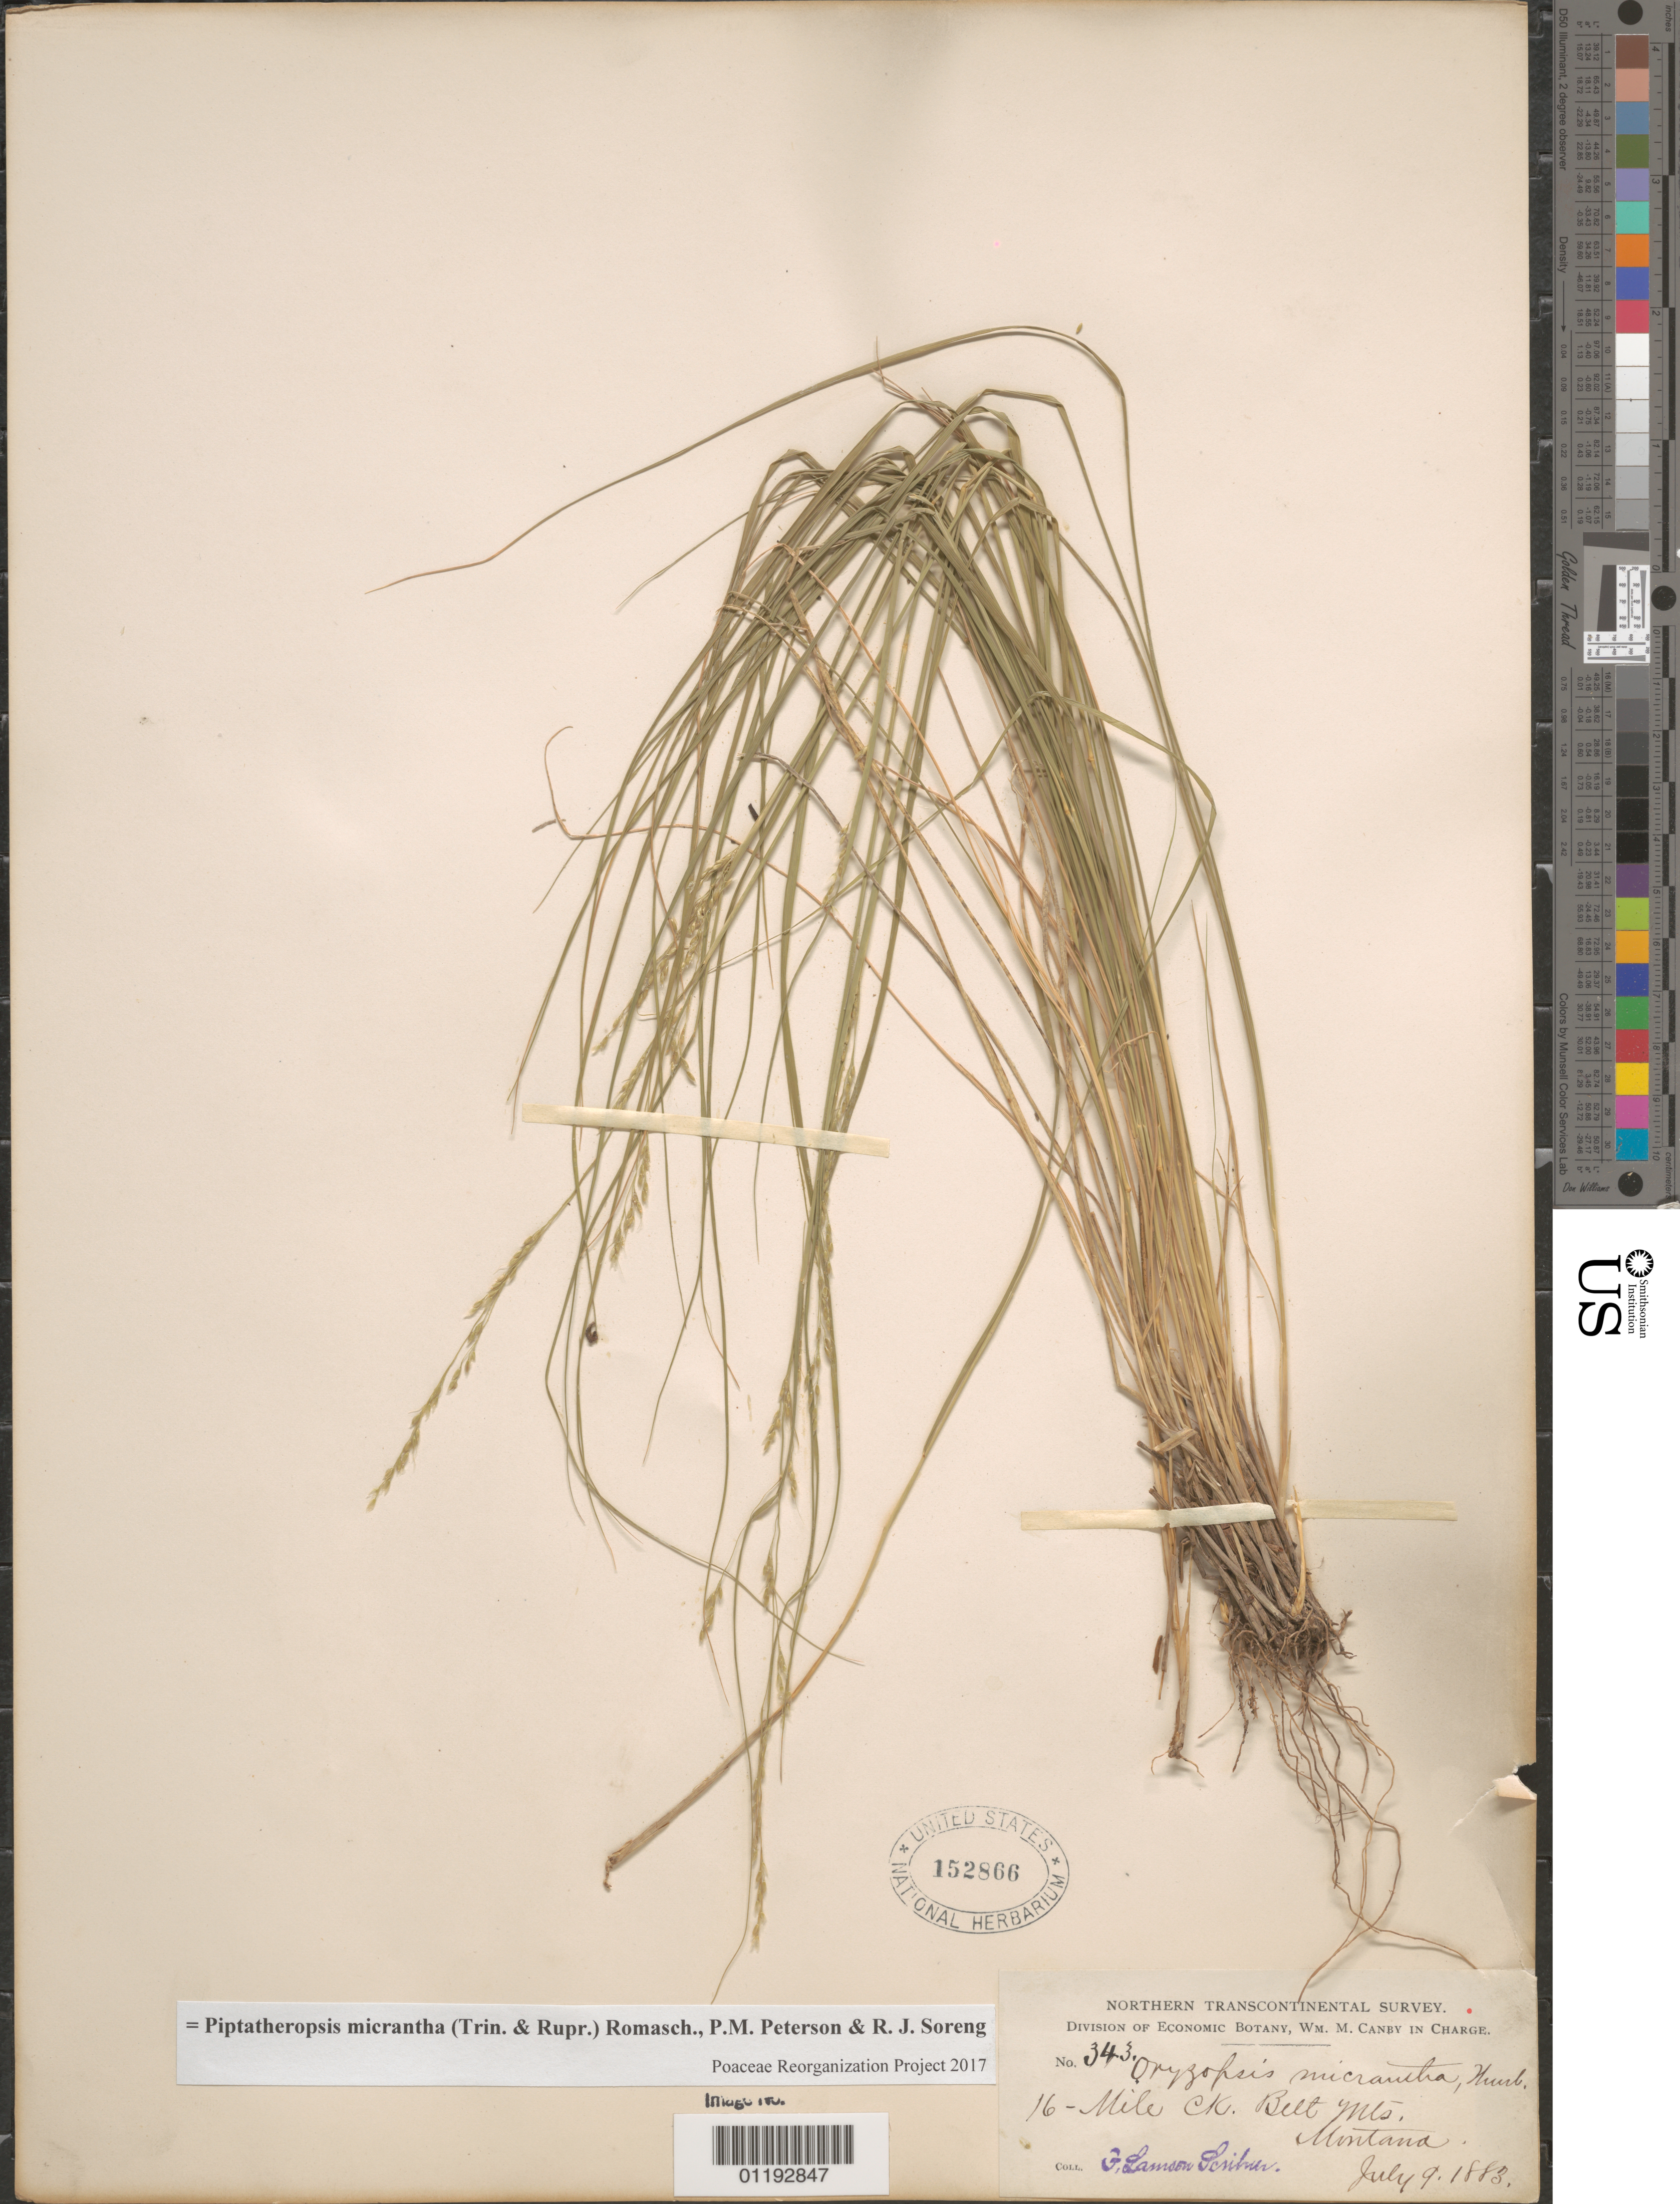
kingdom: Plantae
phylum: Tracheophyta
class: Liliopsida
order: Poales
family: Poaceae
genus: Piptatheropsis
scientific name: Piptatheropsis micrantha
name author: (Trin. & Rupr.) Romasch.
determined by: Poaceae Reorganization Project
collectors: F. L. Scribner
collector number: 343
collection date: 1883-07-09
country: United States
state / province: Montana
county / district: Gallatin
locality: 16 Mile Creek, Belt Mts.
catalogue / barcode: US 152866